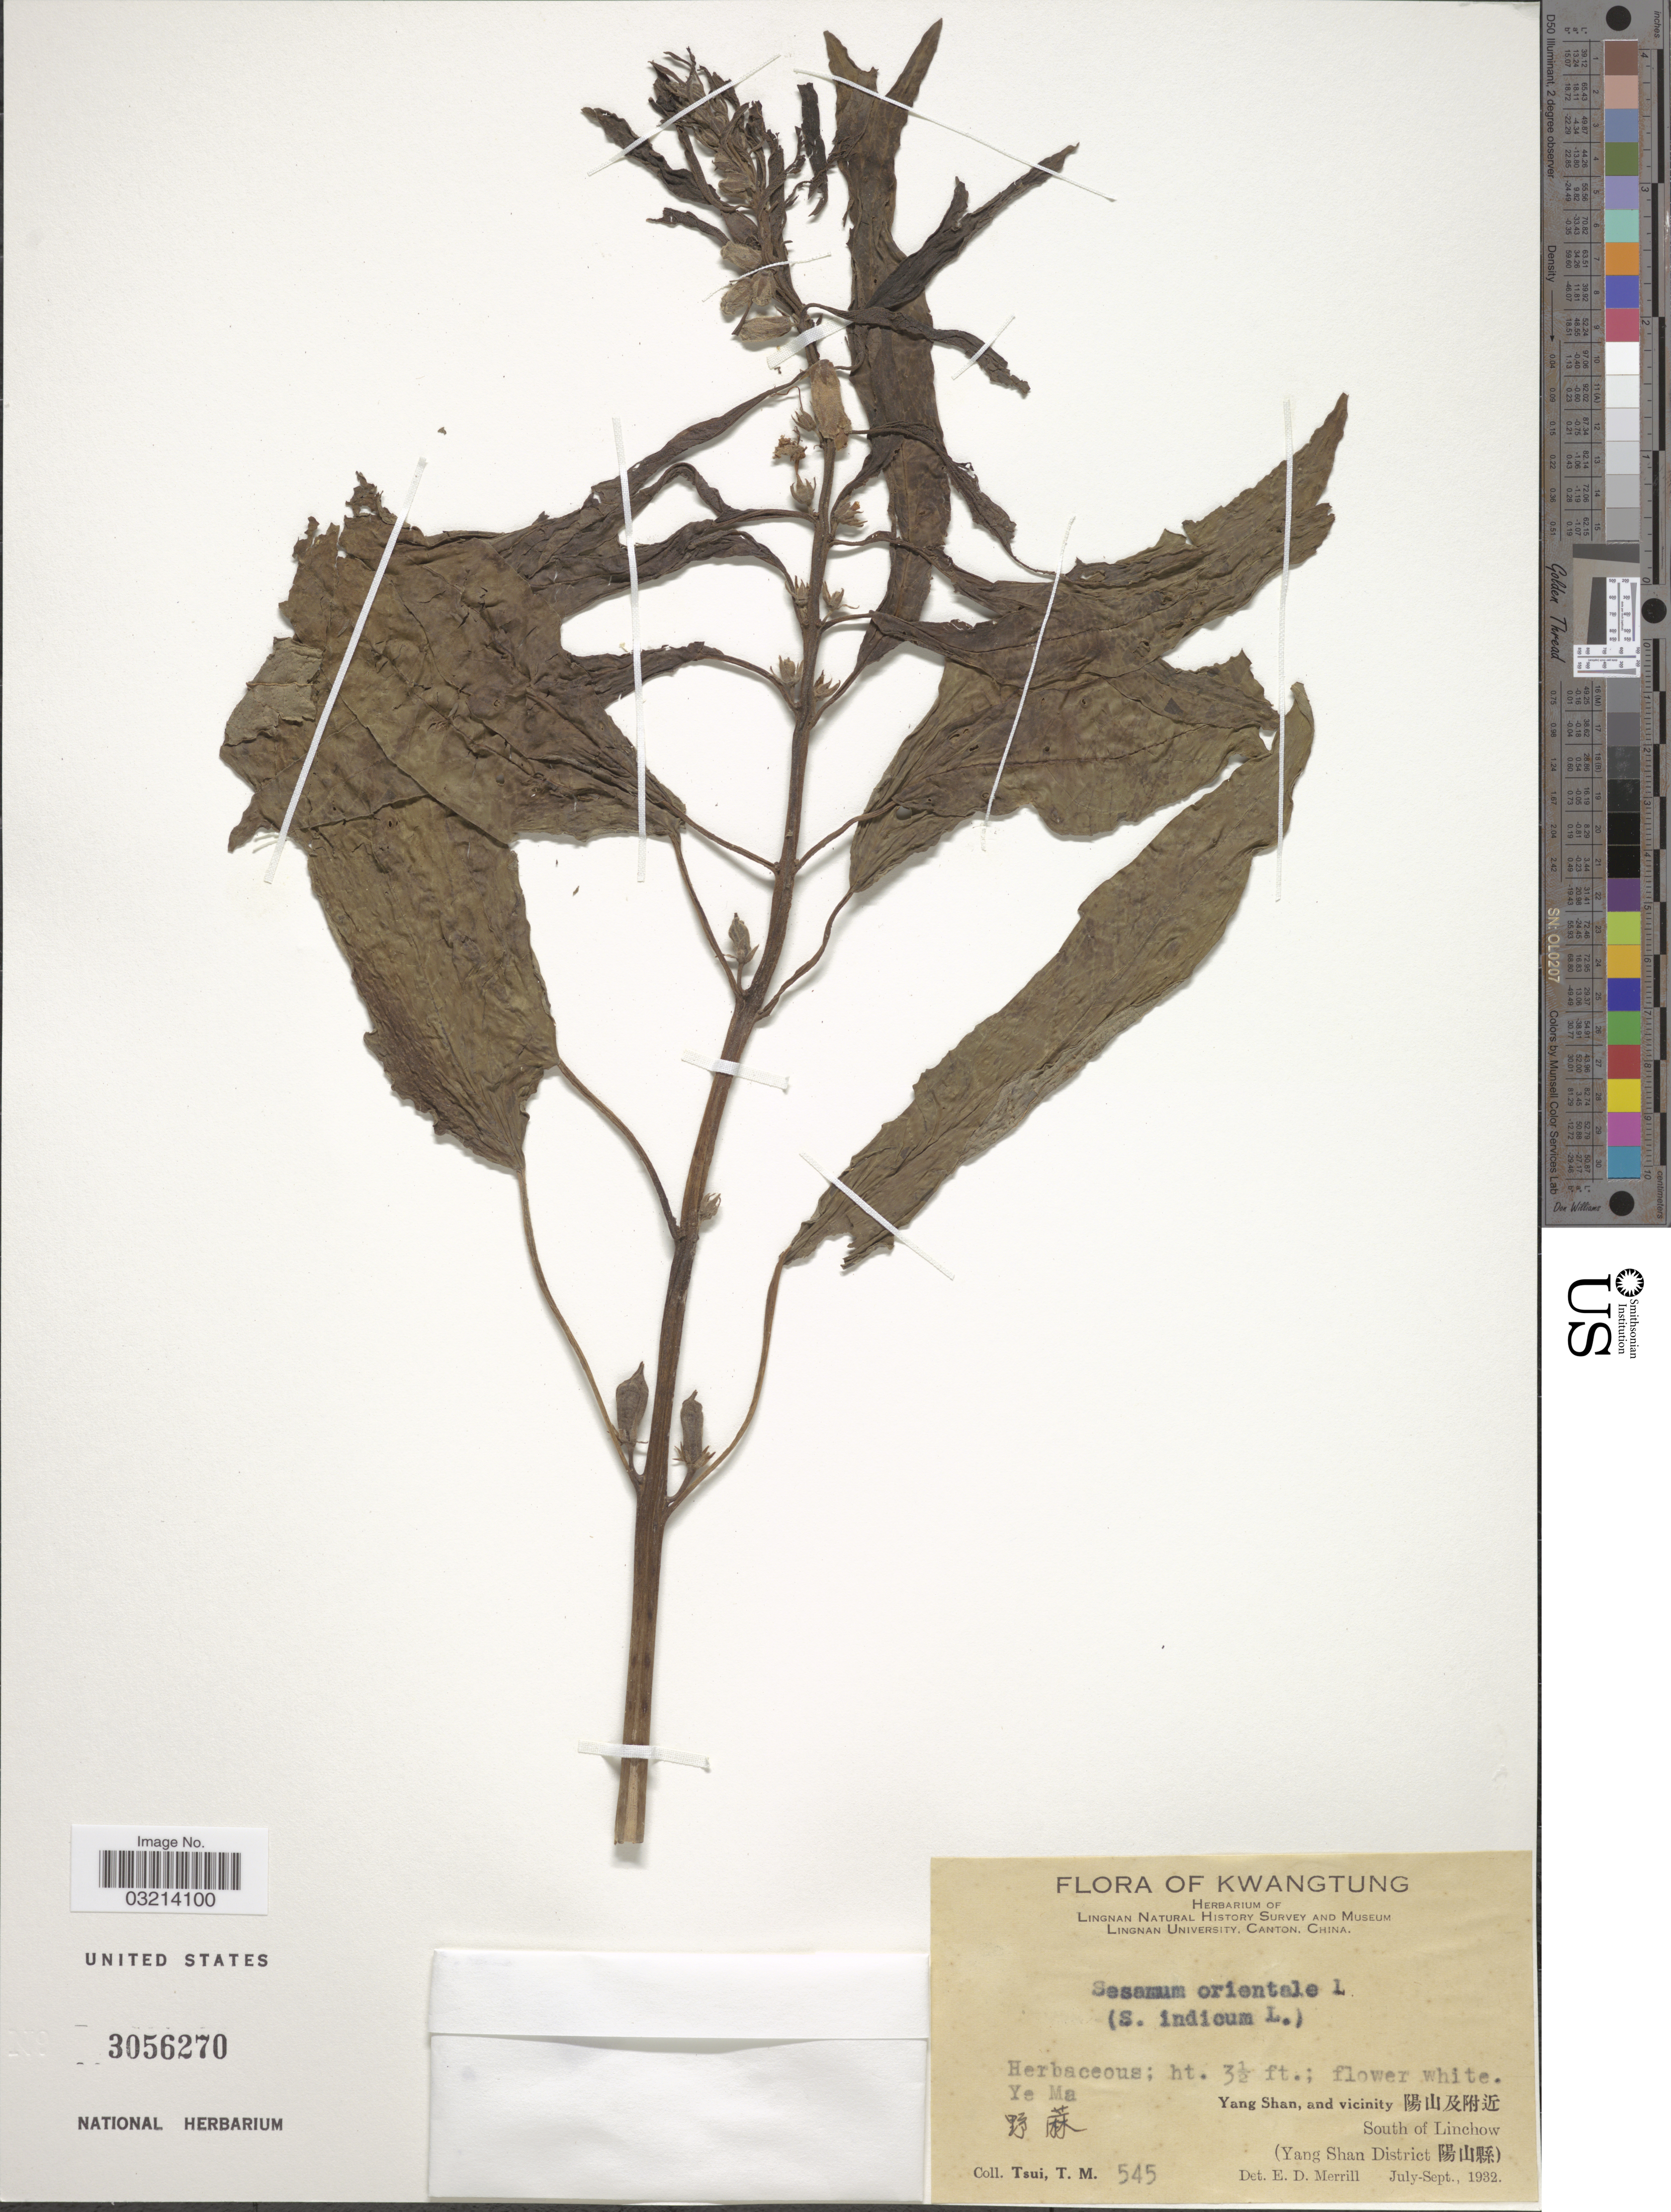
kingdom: Plantae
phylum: Tracheophyta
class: Magnoliopsida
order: Lamiales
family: Pedaliaceae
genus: Sesamum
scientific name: Sesamum indicum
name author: L.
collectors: T. Tsui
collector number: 545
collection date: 1932-07/1932-09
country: China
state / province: Guangdong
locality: Kwangtung. Ye Ma. [unsure placement] Yang Shan, and vicinity X. South of Linchow. (Yang Shan District X).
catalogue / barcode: US 3056270